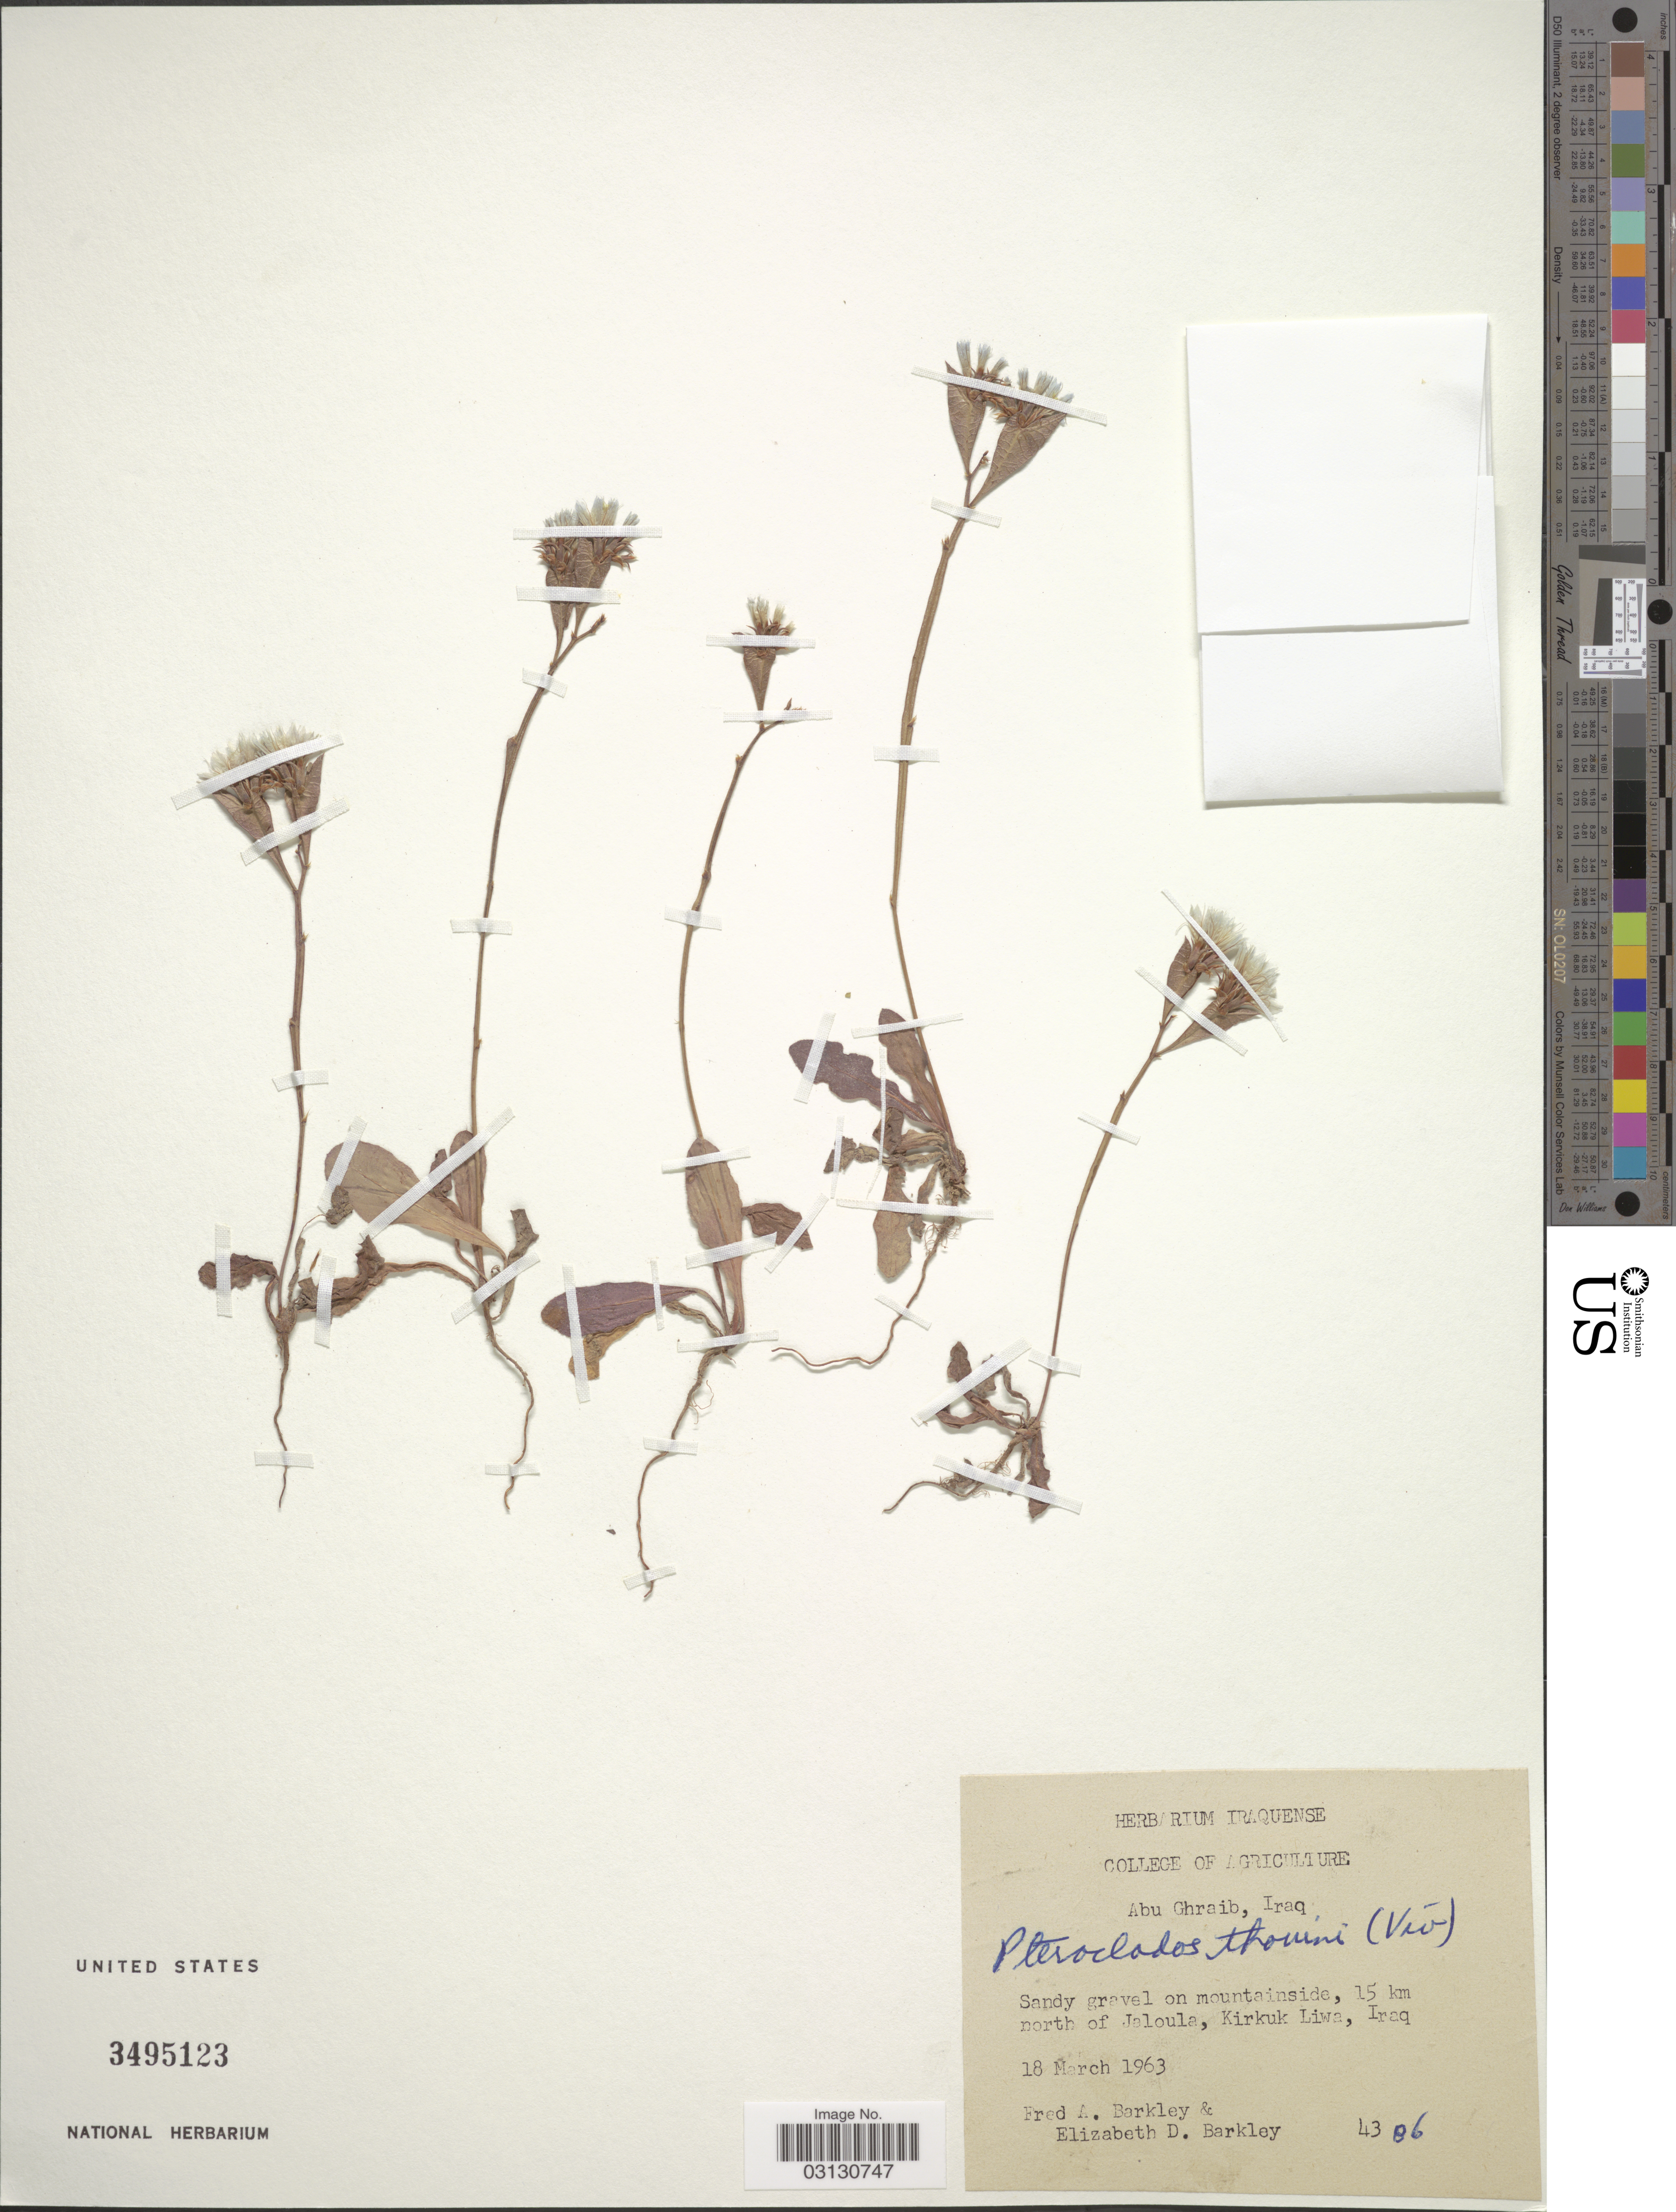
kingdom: Plantae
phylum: Tracheophyta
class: Magnoliopsida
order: Caryophyllales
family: Plumbaginaceae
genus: Limonium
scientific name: Limonium thouinii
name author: Kuntze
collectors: F. A. Barkley & E. D.Barkley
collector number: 4386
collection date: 1963-03-18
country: Iraq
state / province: Kirkūk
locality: Abu Ghraib, Iraq, Sandy gravel on mountainside, 15 km north of Jaloula, Kirkuk Liwa, Iraq.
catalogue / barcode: US 3495123